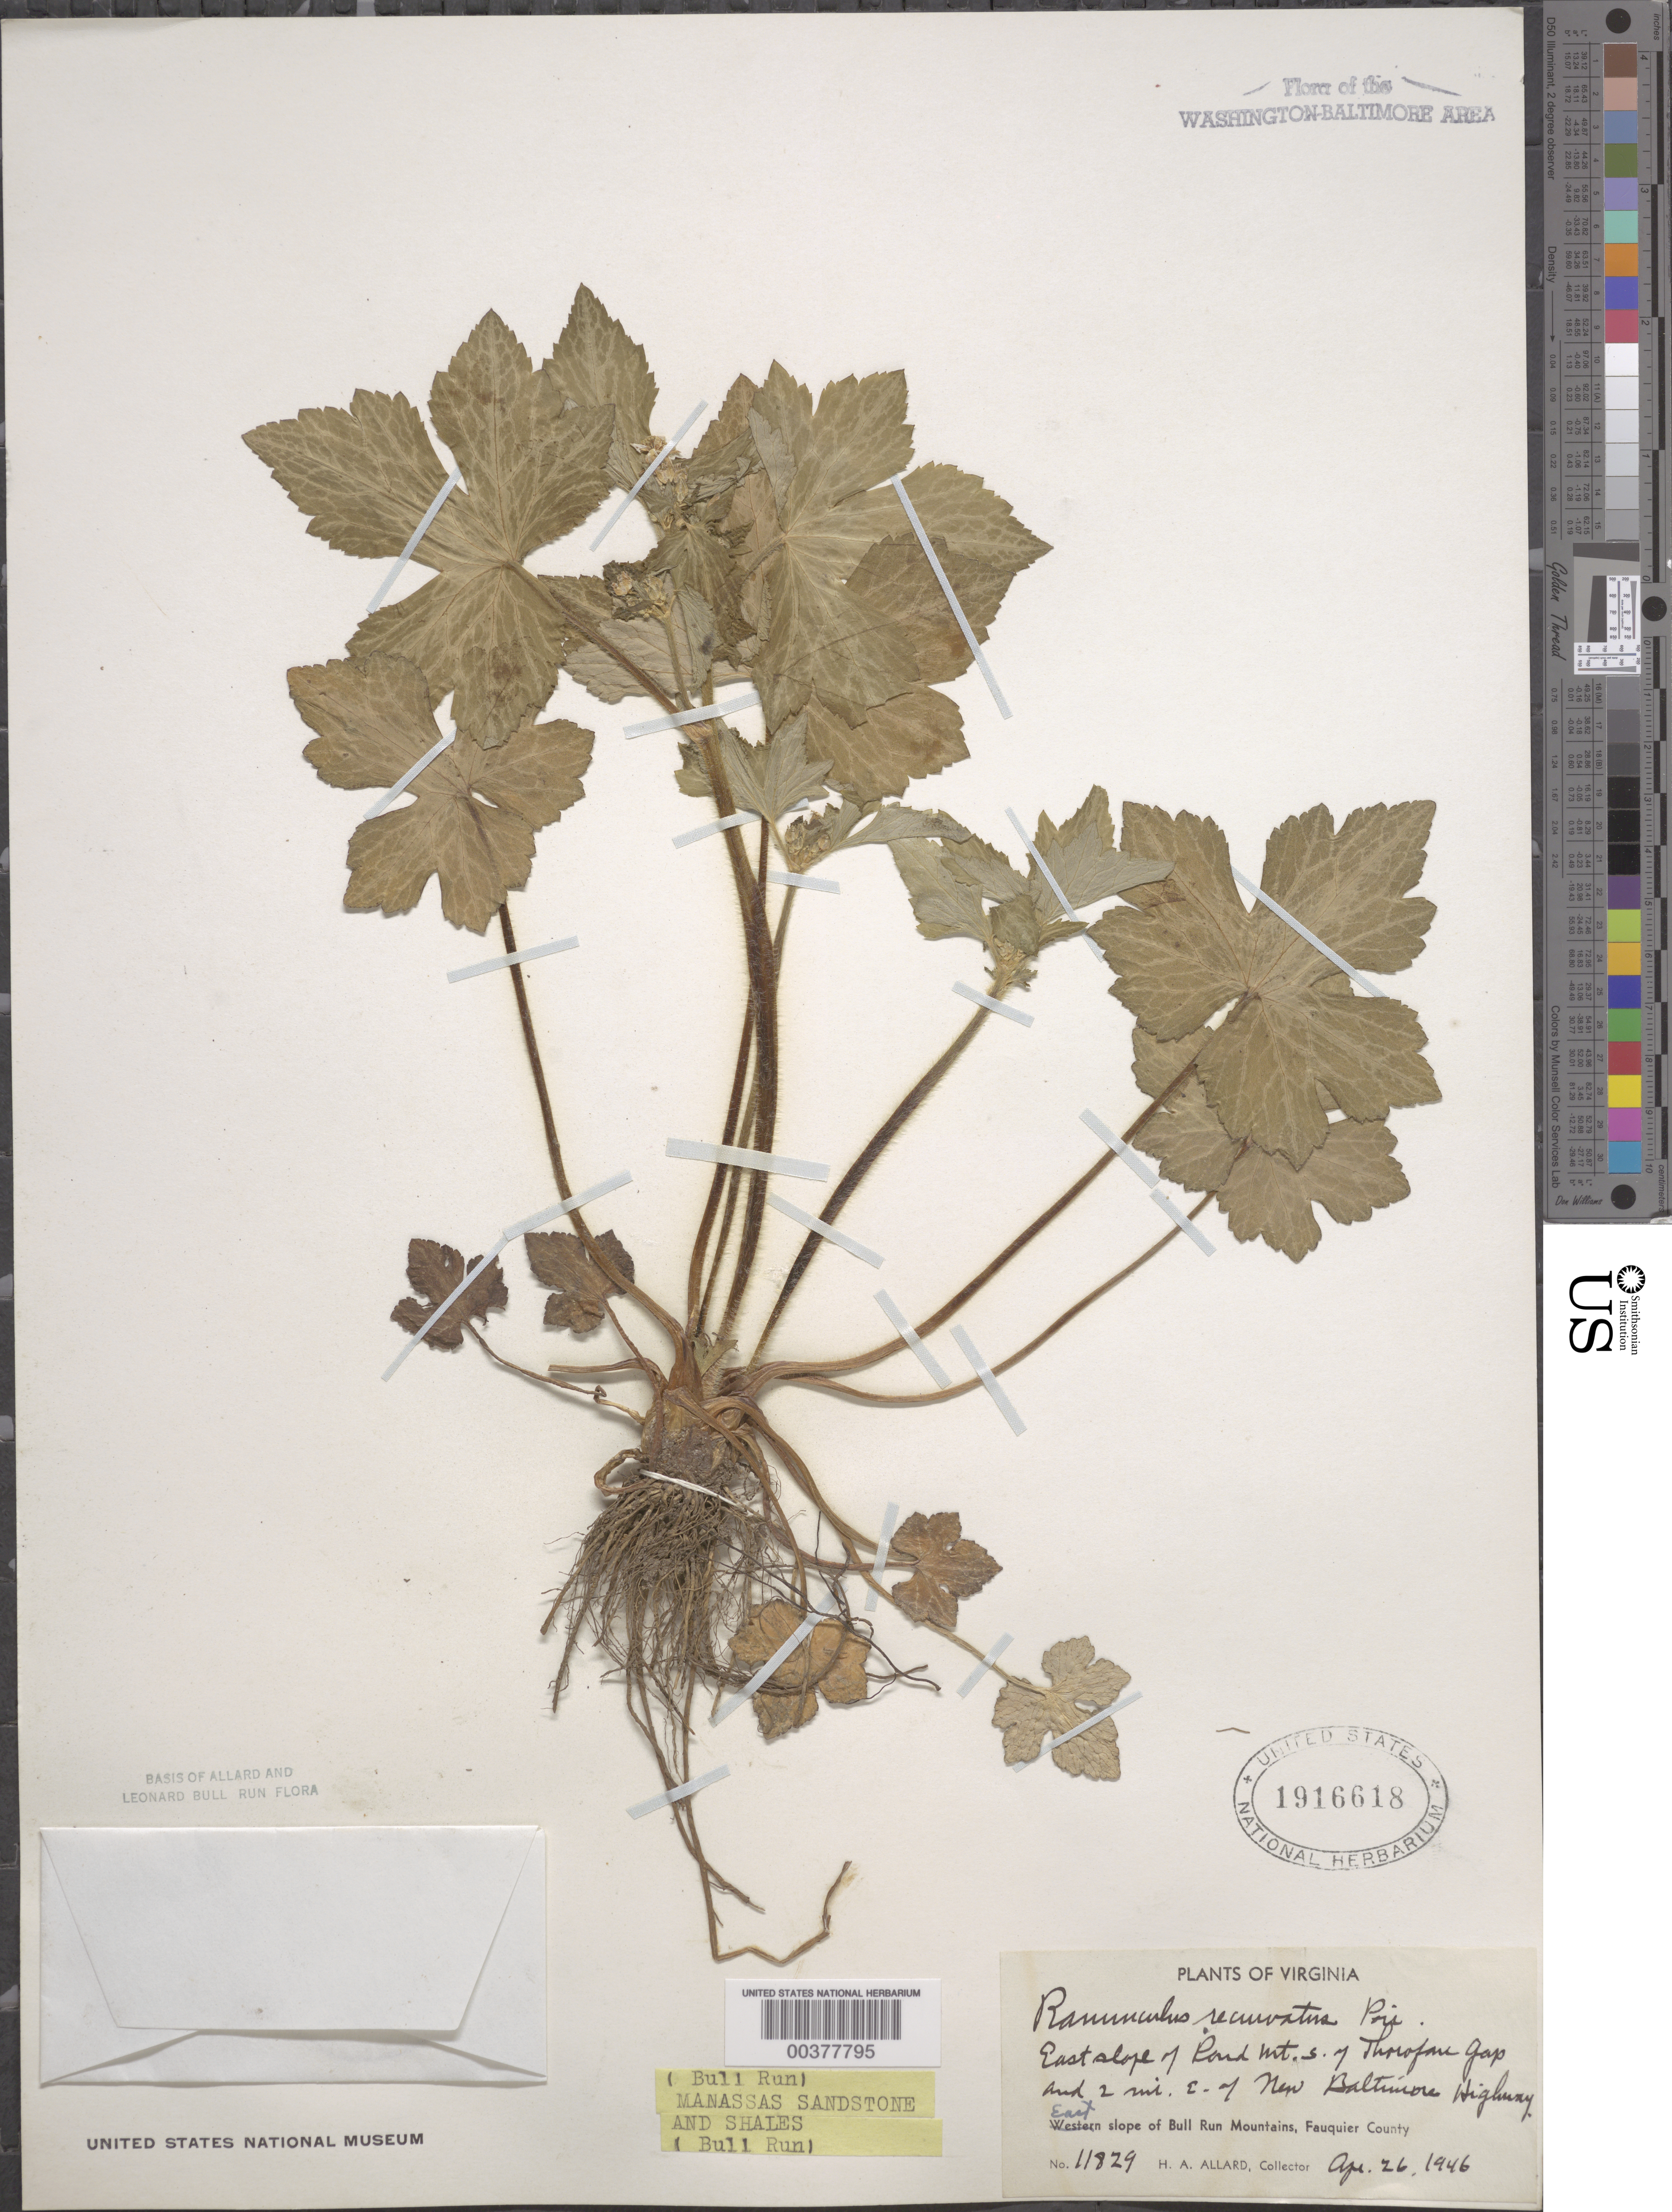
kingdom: Plantae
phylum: Tracheophyta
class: Magnoliopsida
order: Ranunculales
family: Ranunculaceae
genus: Ranunculus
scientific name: Ranunculus recurvatus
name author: Poir.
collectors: H. A. Allard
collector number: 11829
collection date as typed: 26 Apr 1946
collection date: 1946-04-26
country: United States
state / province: Virginia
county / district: Fauquier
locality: South of Thorofare Gap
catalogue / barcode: US 1916618